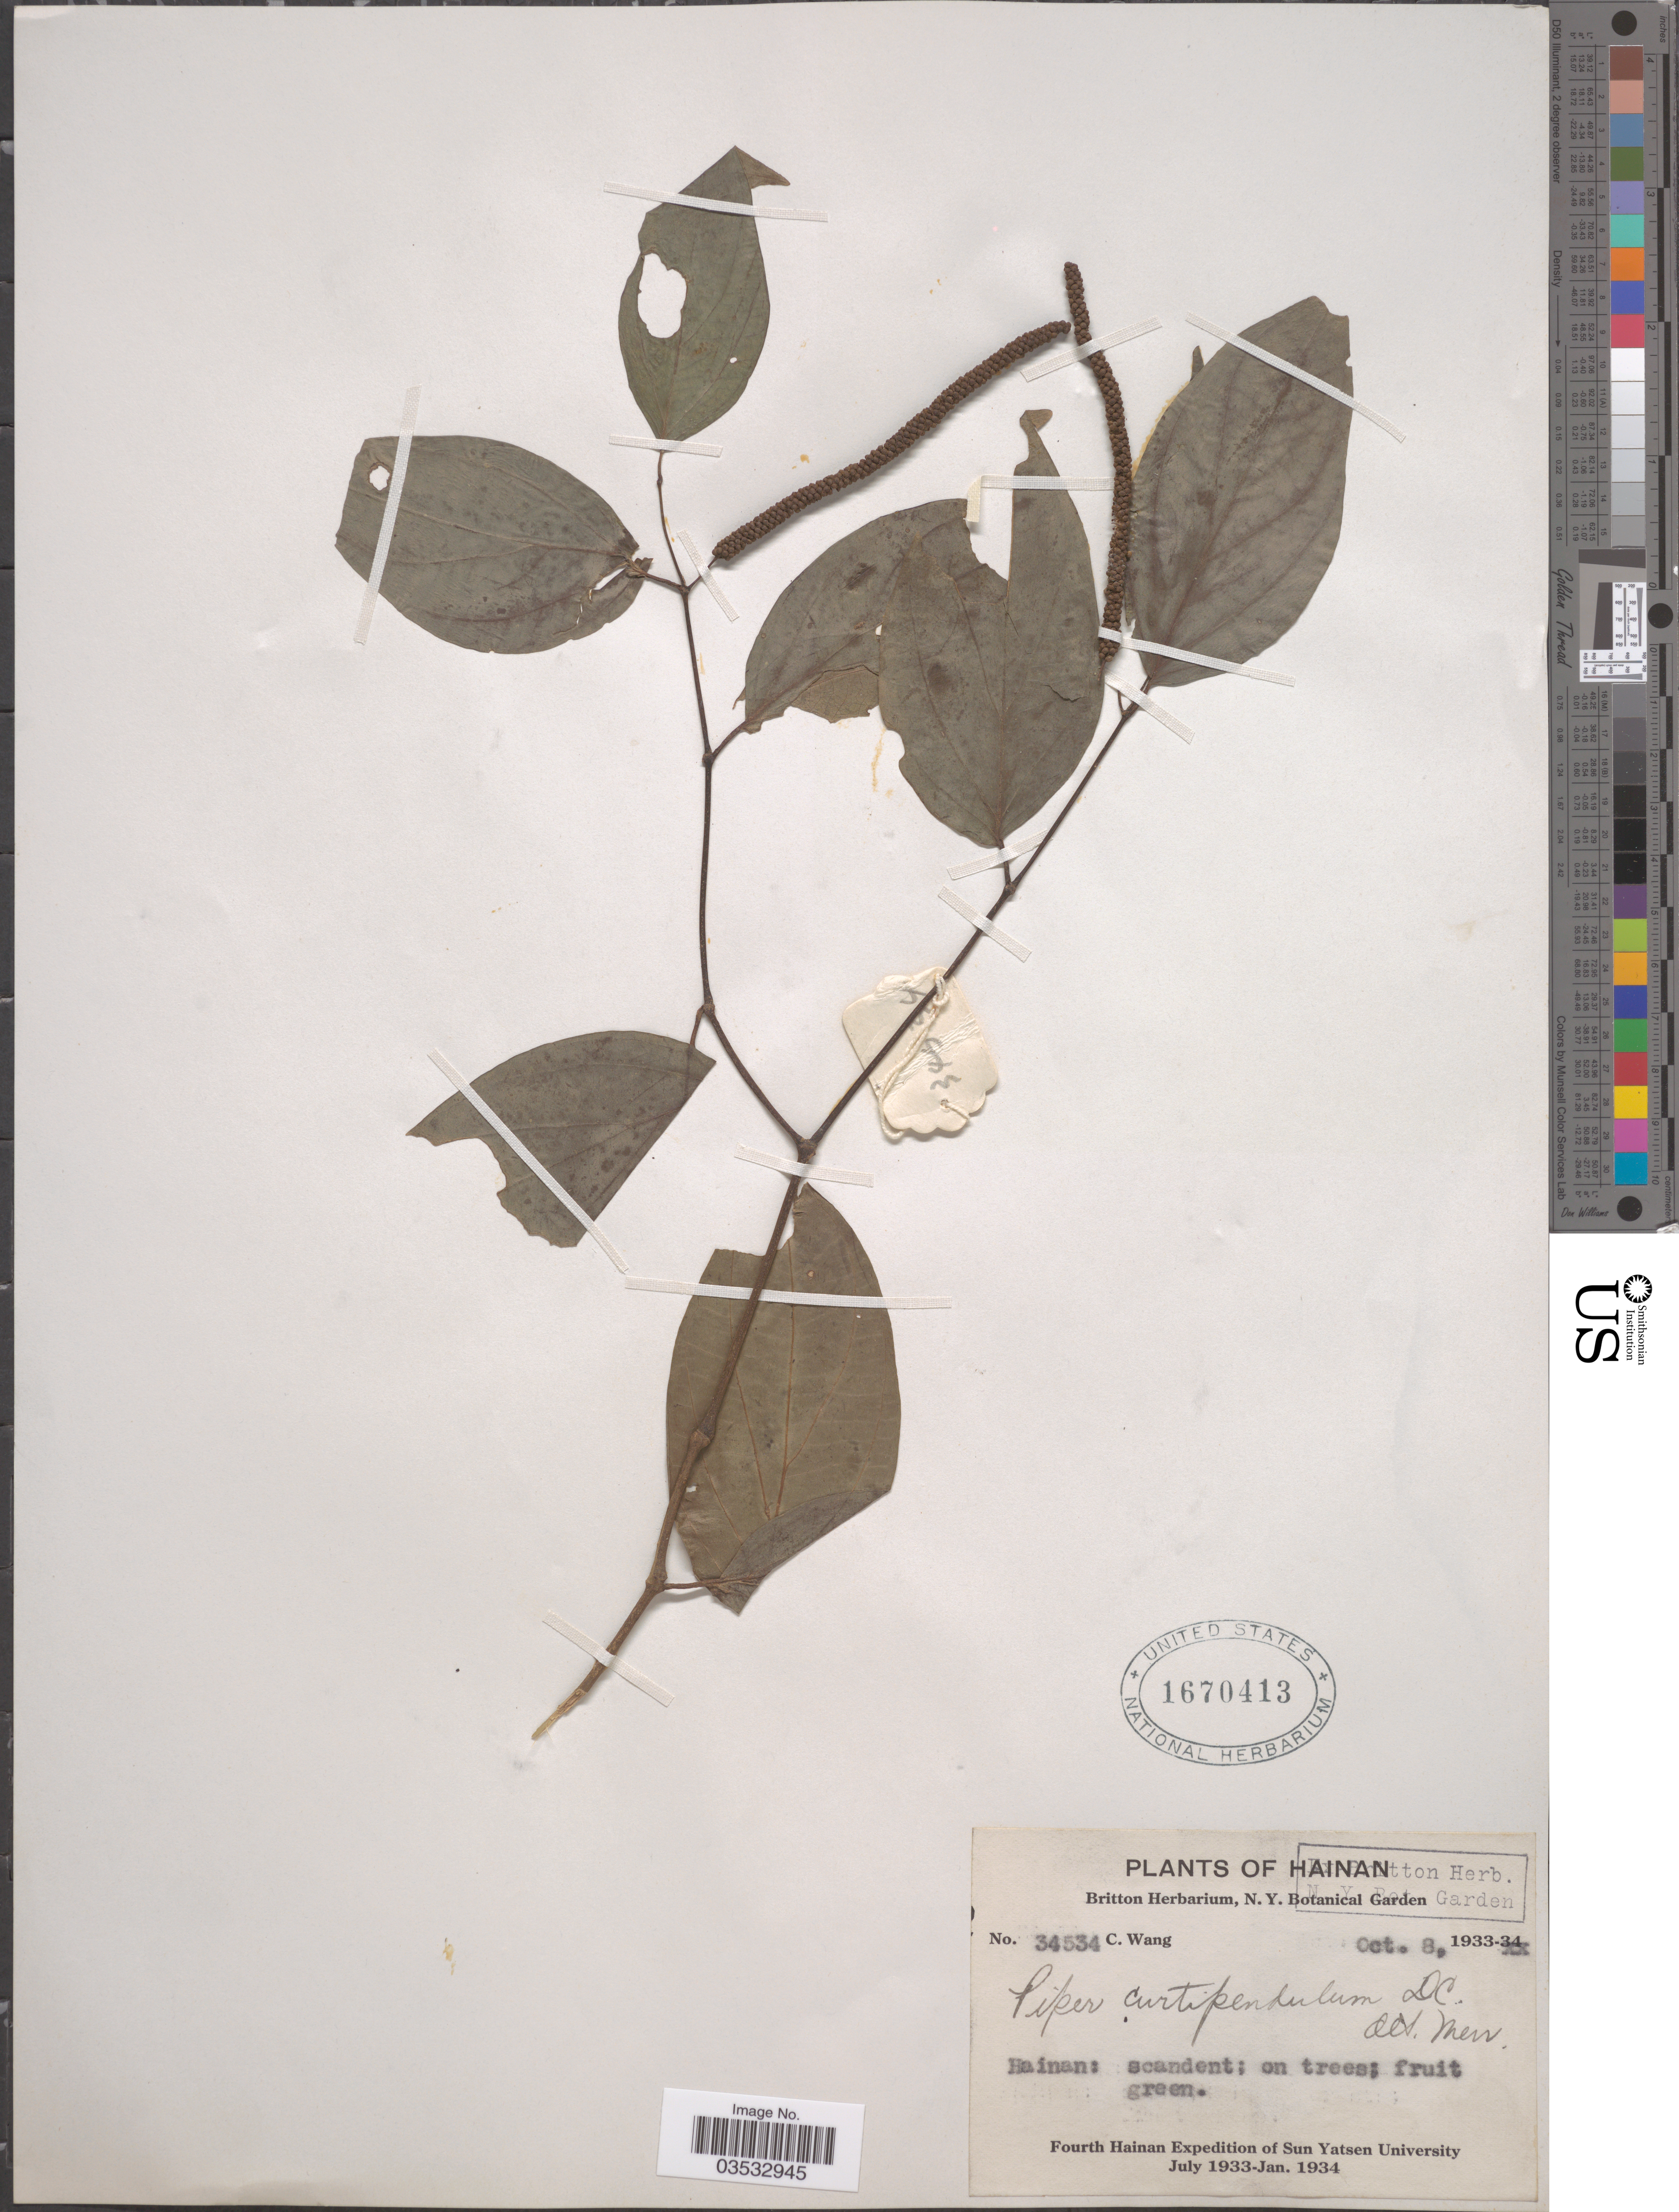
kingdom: Plantae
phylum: Tracheophyta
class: Magnoliopsida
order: Piperales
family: Piperaceae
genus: Piper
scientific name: Piper curtipedunculum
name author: C. DC.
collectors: C. Wang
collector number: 34534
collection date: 1933-10-08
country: China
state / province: Hainan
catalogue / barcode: US 1670413